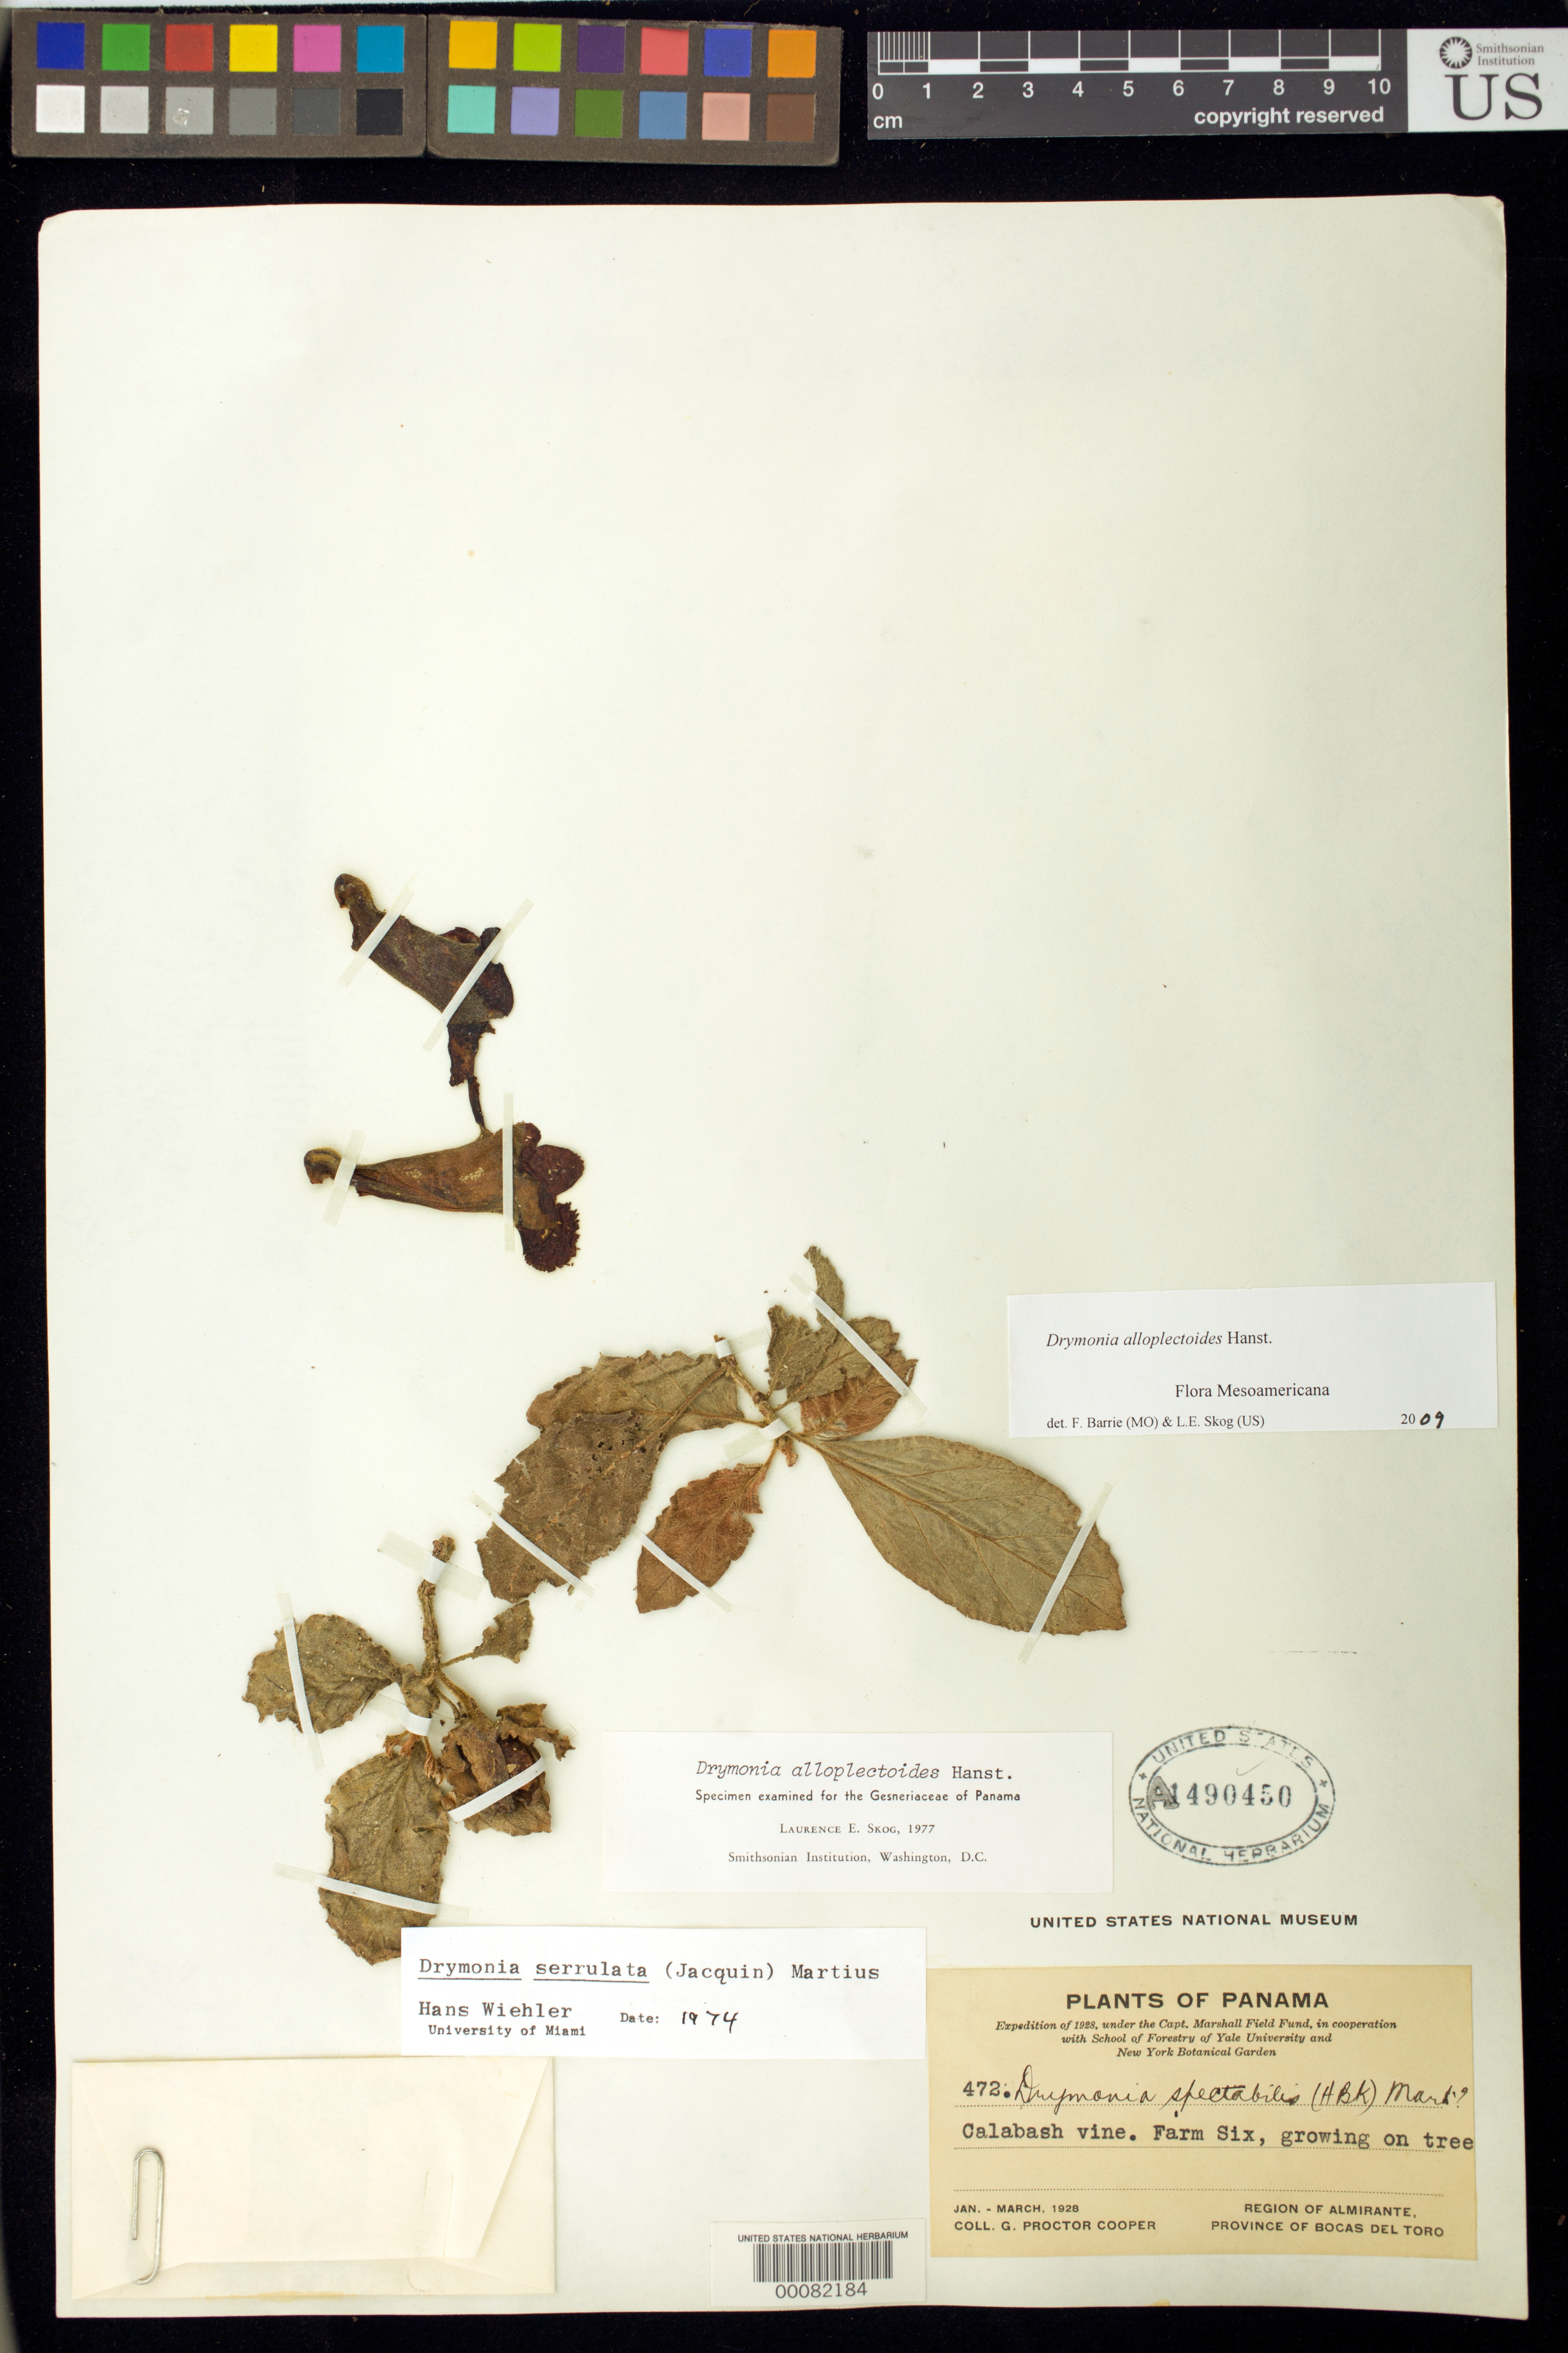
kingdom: Plantae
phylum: Tracheophyta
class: Magnoliopsida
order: Lamiales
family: Gesneriaceae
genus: Drymonia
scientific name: Drymonia alloplectoides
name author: Hanst.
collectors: G. Cooper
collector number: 472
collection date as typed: Jan-Mar 1928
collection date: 1928-01/1928-03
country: Panama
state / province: Bocas del Toro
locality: Region of Almirante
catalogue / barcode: US 1490450A